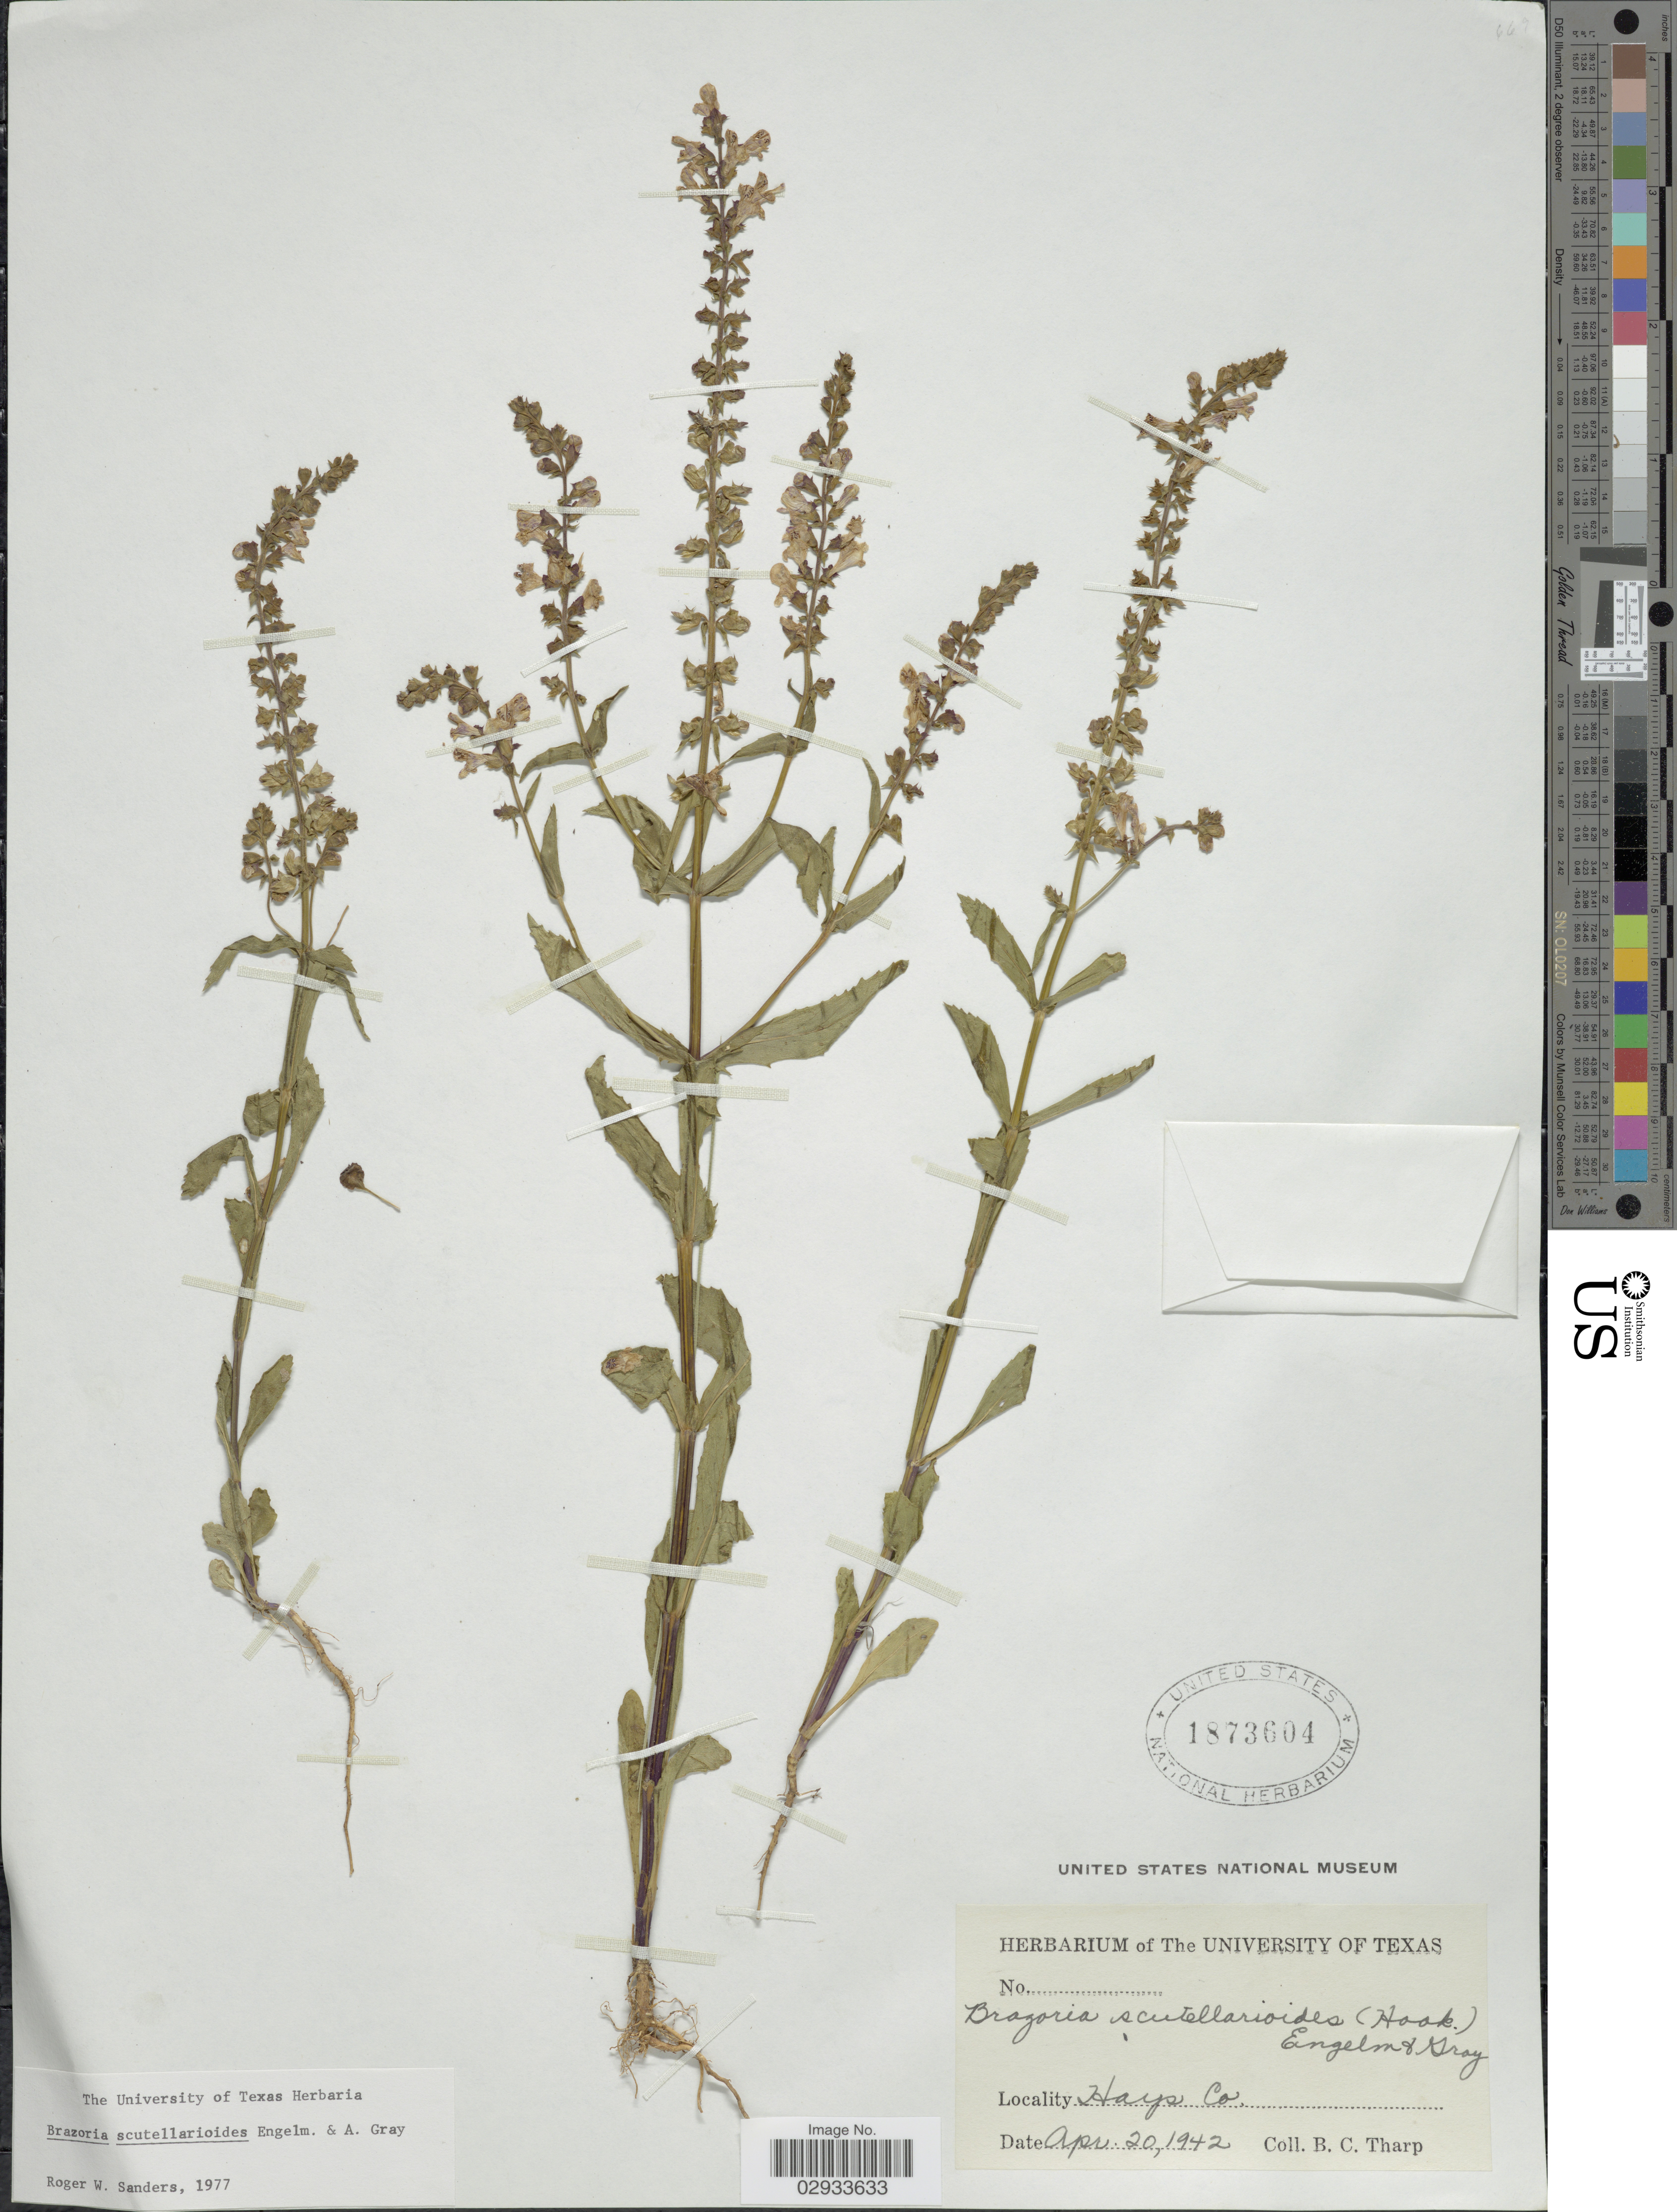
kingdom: Plantae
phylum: Tracheophyta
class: Magnoliopsida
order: Lamiales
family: Lamiaceae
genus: Brazoria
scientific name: Brazoria scutellarioides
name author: Engelm. & A. Gray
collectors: B. C. Tharp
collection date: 1942-04-20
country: United States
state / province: Texas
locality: Hays Co.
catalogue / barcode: US 1873604